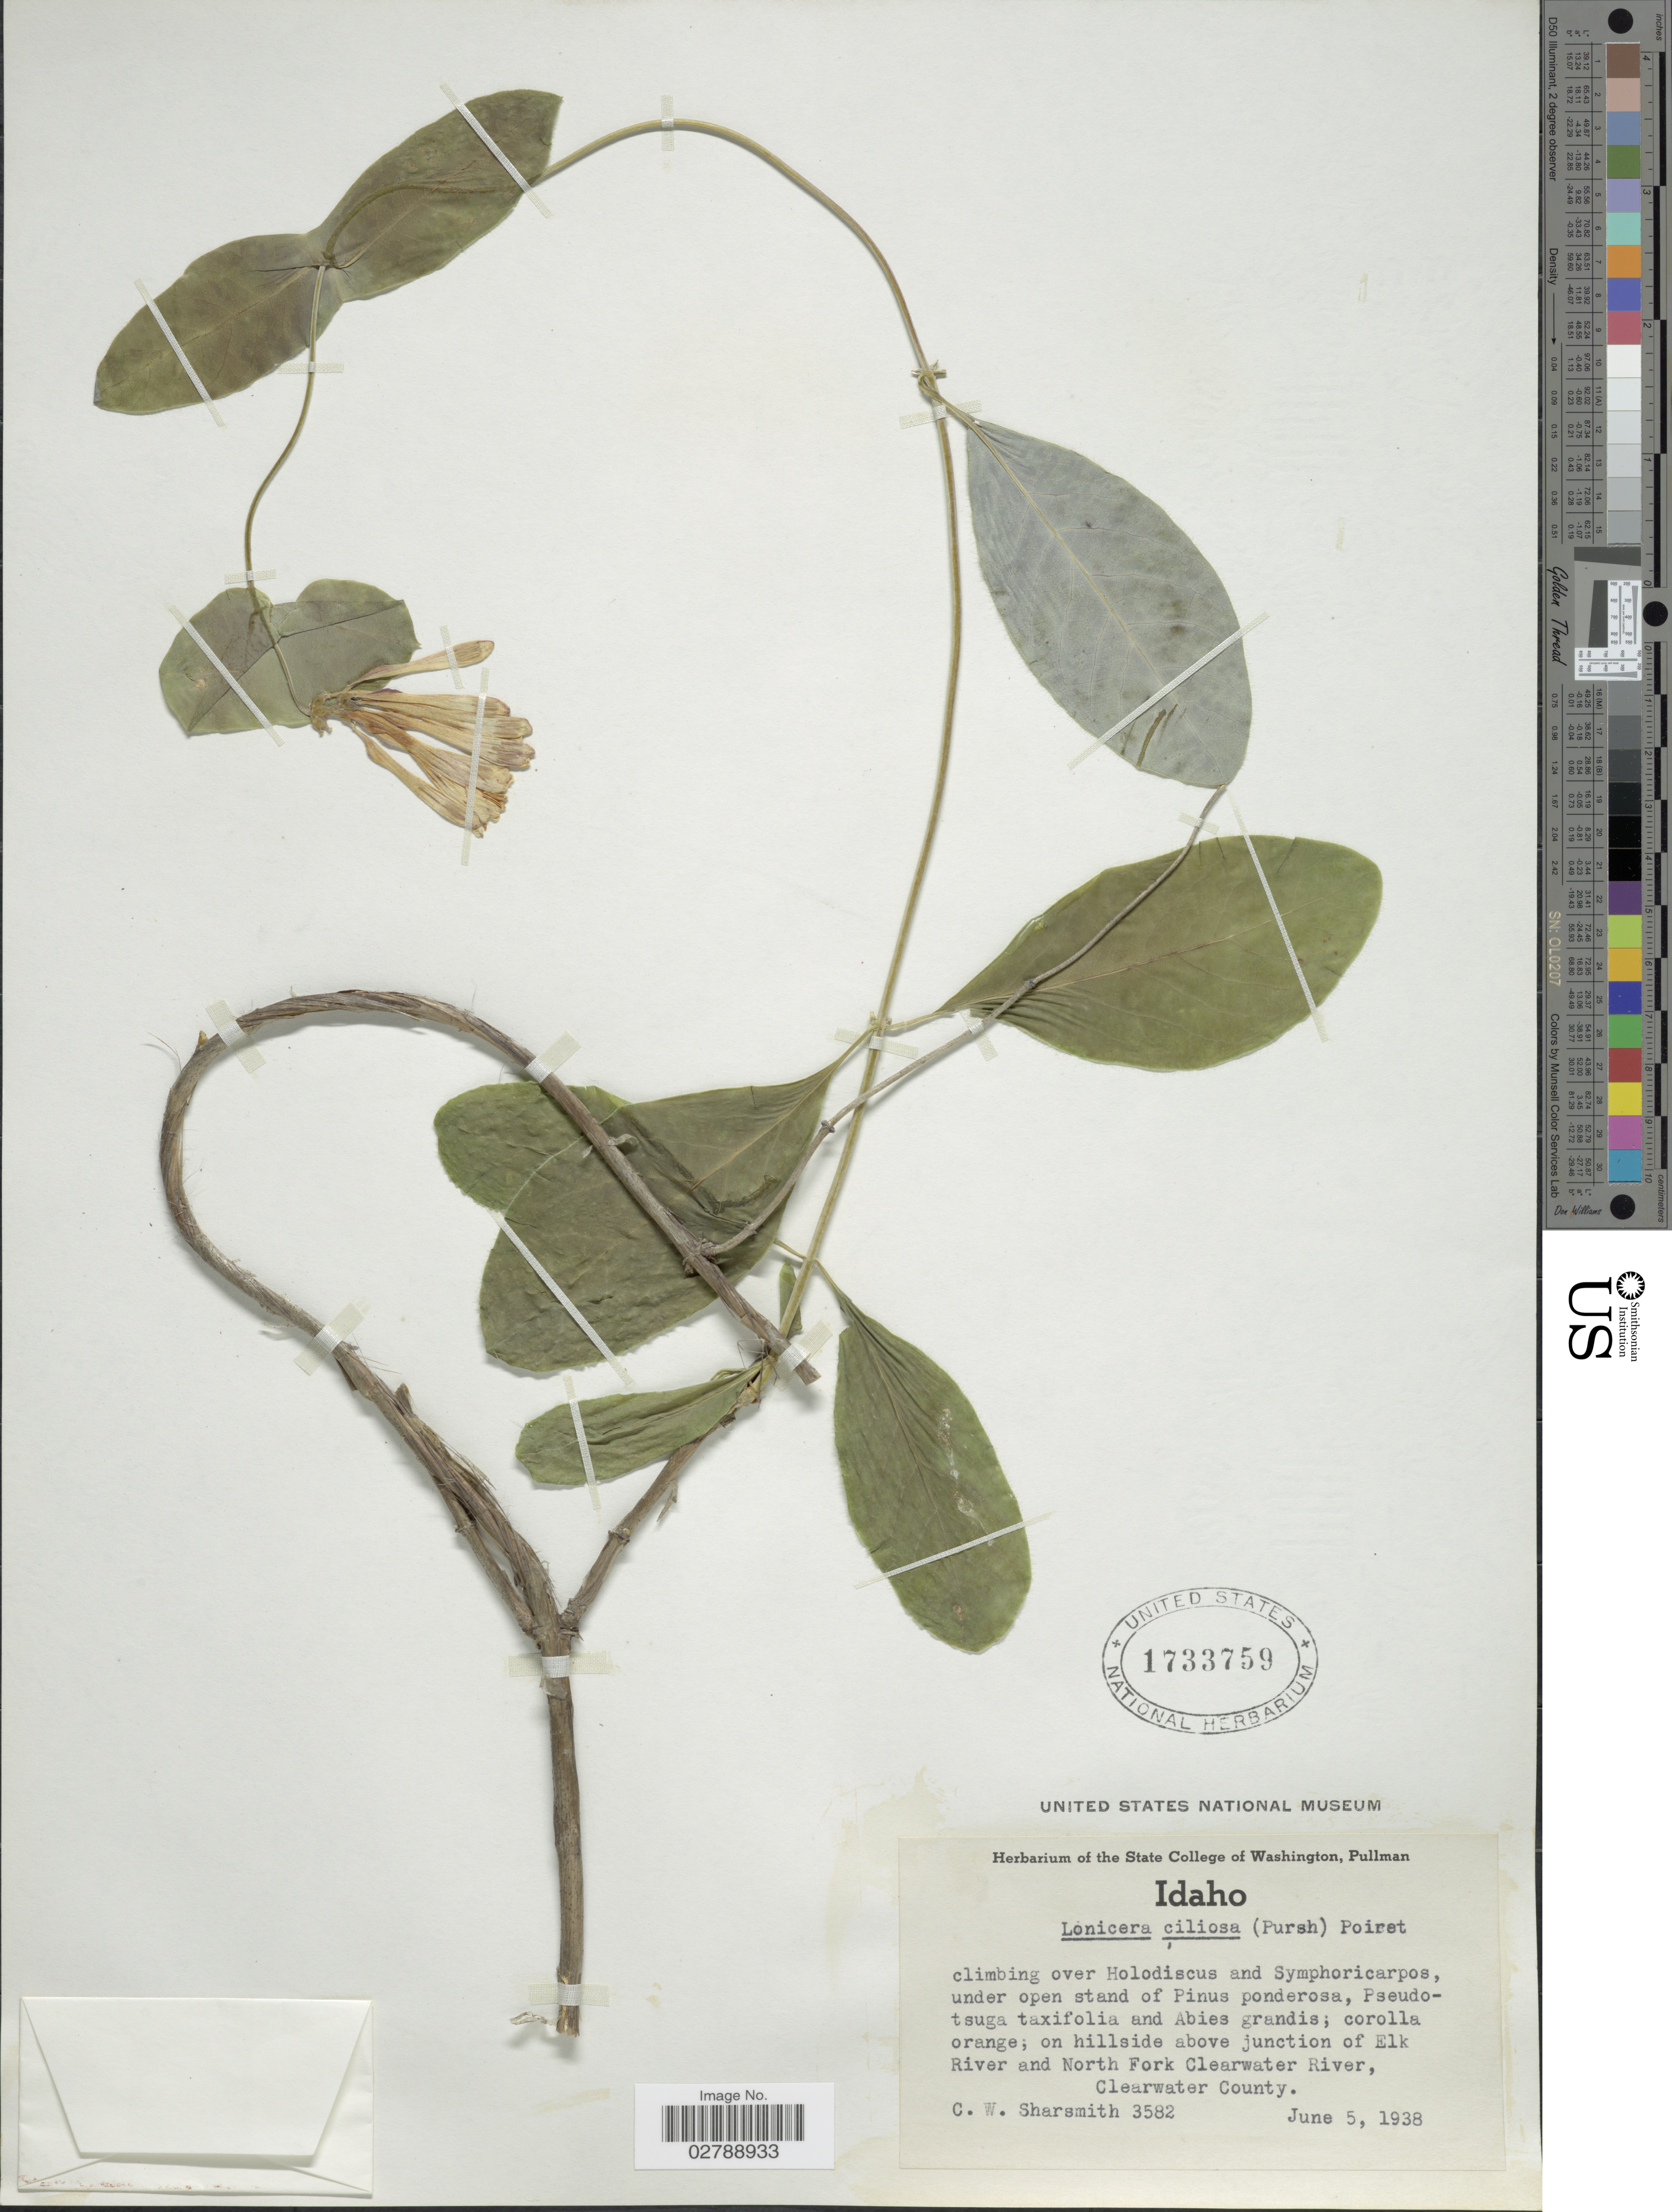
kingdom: Plantae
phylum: Tracheophyta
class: Magnoliopsida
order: Dipsacales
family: Caprifoliaceae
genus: Lonicera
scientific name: Lonicera ciliosa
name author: Poir.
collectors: C. Sharsmith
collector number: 3582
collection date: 1938-06-05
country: United States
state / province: Idaho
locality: On hillside above junction of Elk River and North Fork Clearwater River, Clearwater County.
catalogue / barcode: US 1733759